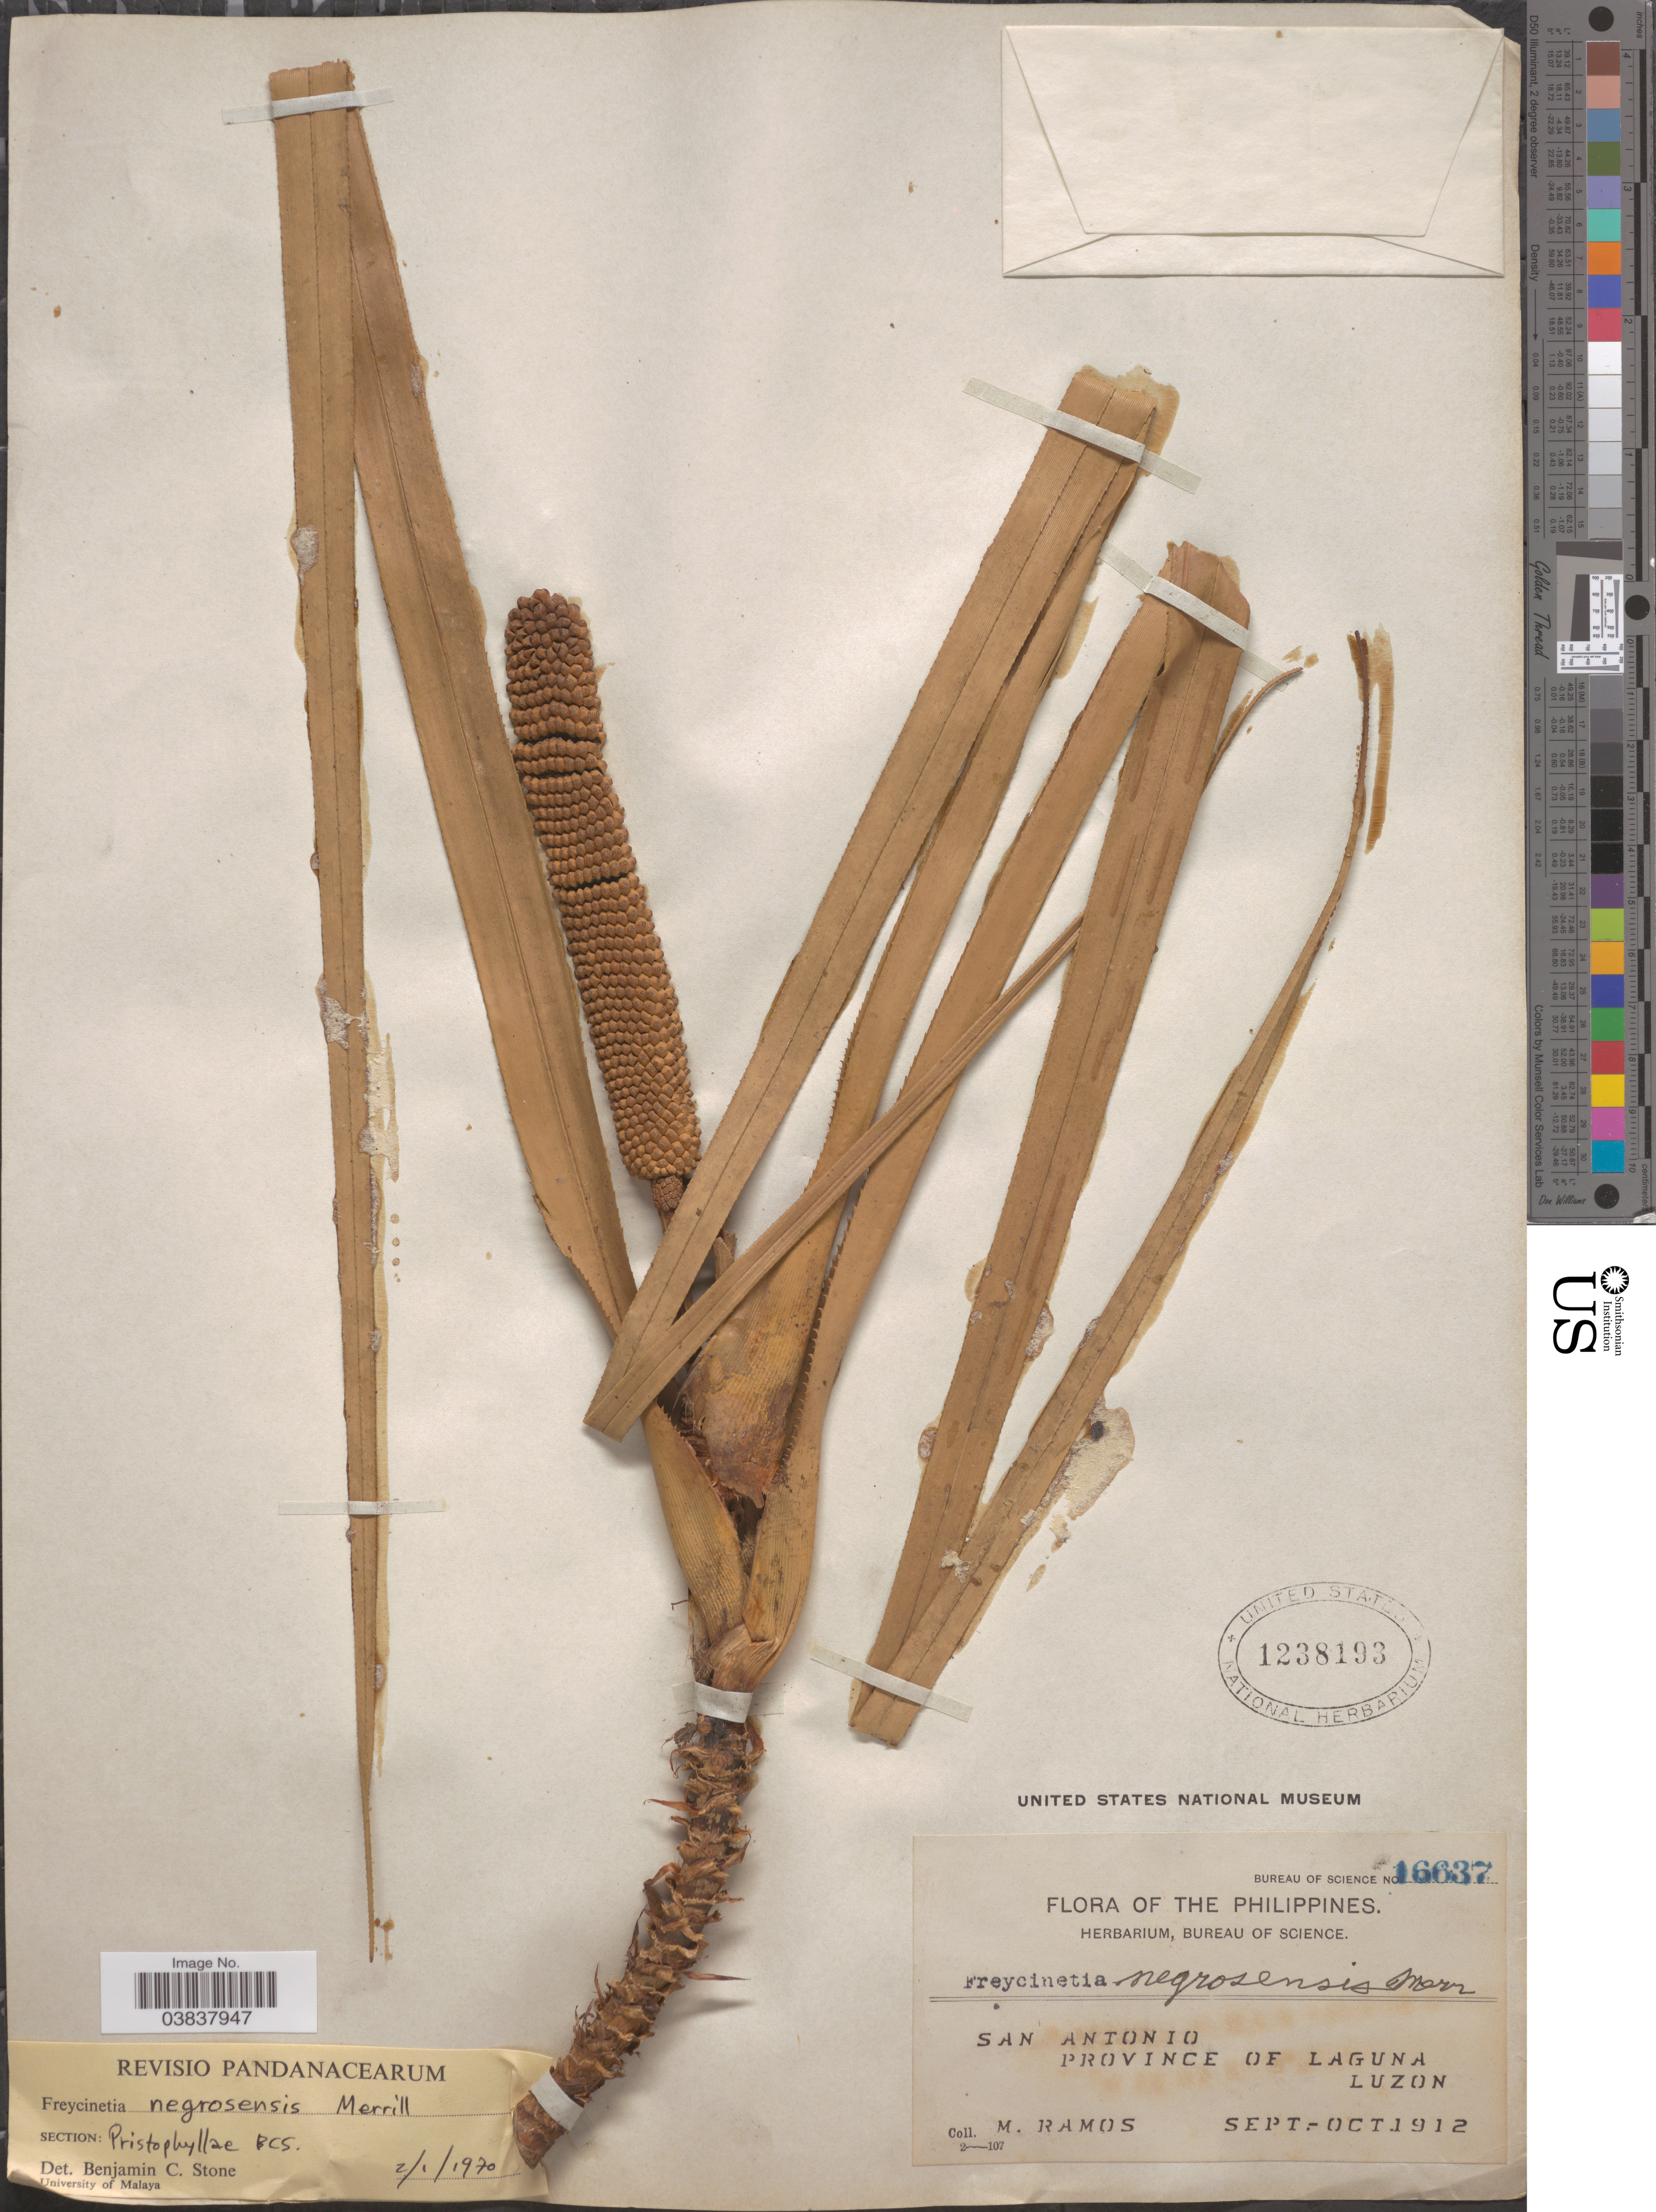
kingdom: Plantae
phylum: Tracheophyta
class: Liliopsida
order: Pandanales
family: Pandanaceae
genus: Freycinetia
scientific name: Freycinetia negrosensis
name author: Merr.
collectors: M. Ramos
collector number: Bureau of Science 16637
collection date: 1912-09/1912-10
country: Philippines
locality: San Antonio, Province of Laguna, Luzon.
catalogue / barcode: US 1238193